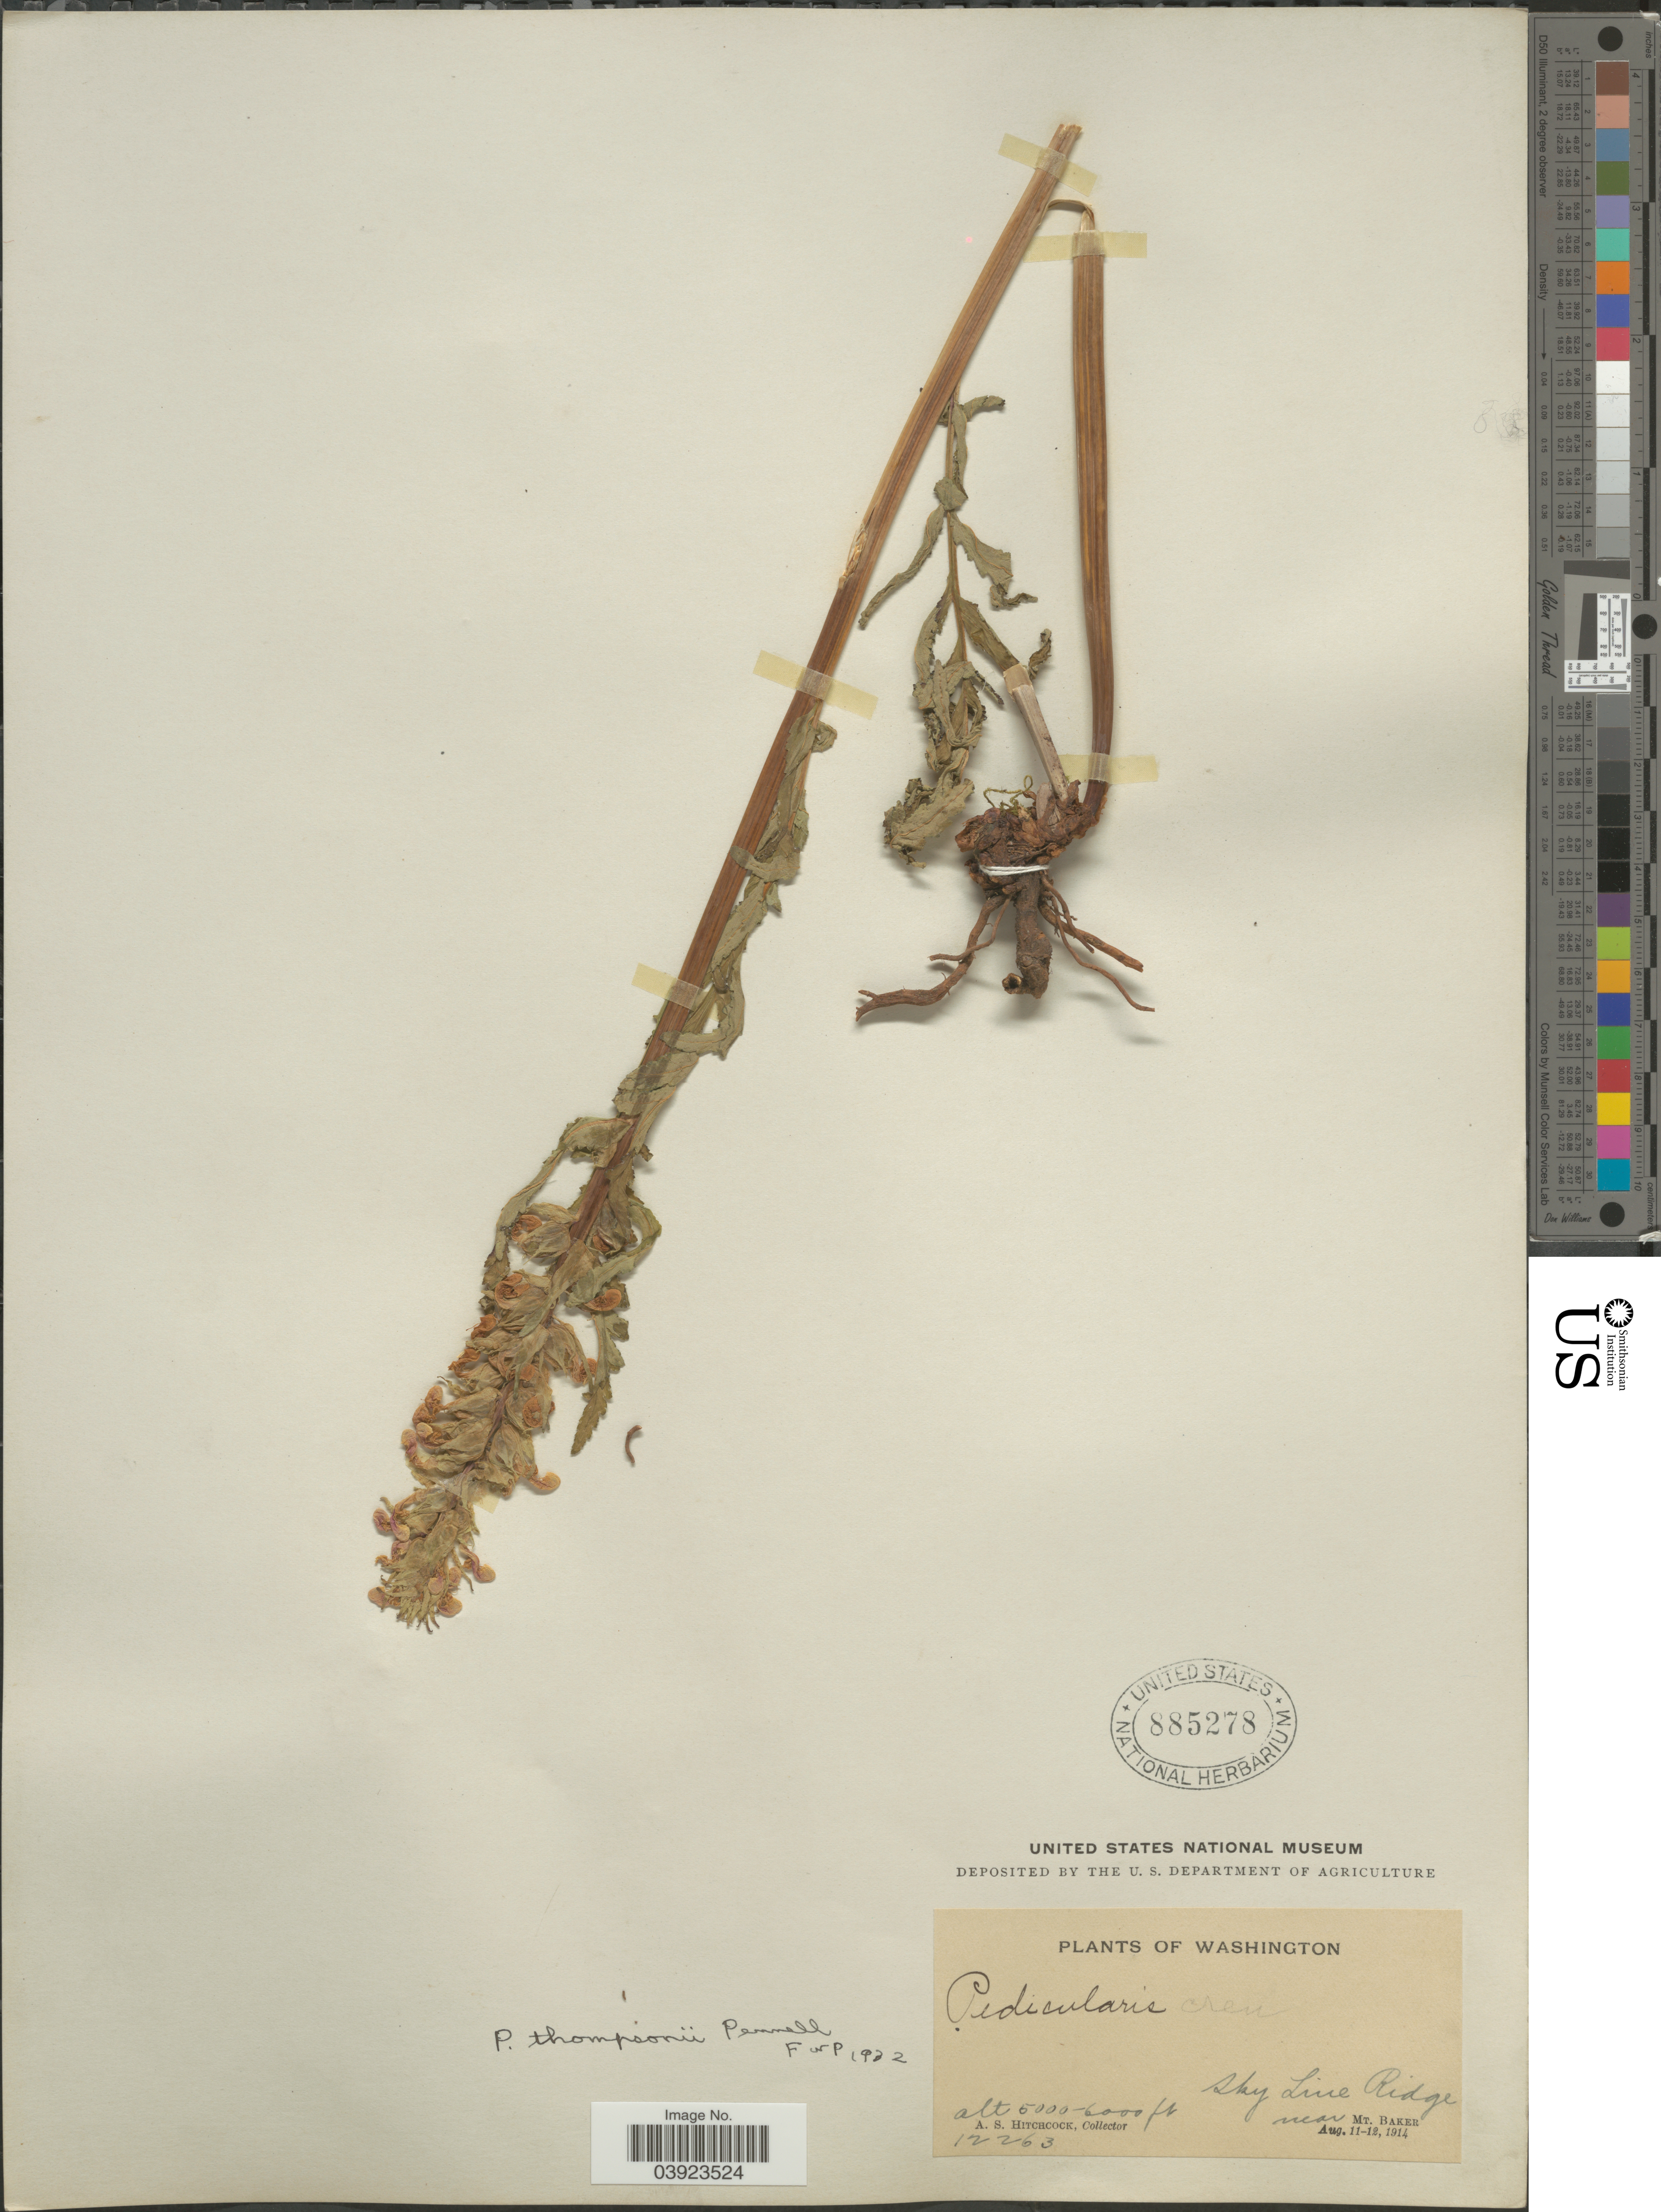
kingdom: Plantae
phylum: Tracheophyta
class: Magnoliopsida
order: Lamiales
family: Orobanchaceae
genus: Pedicularis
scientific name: Pedicularis thompsonii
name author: Pennell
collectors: A. S. Hitchcock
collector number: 12263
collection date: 1914-08-11/1914-08-12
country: United States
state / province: Washington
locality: Sky Line Ridge near Mt. Baker.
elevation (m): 1524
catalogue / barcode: US 885278